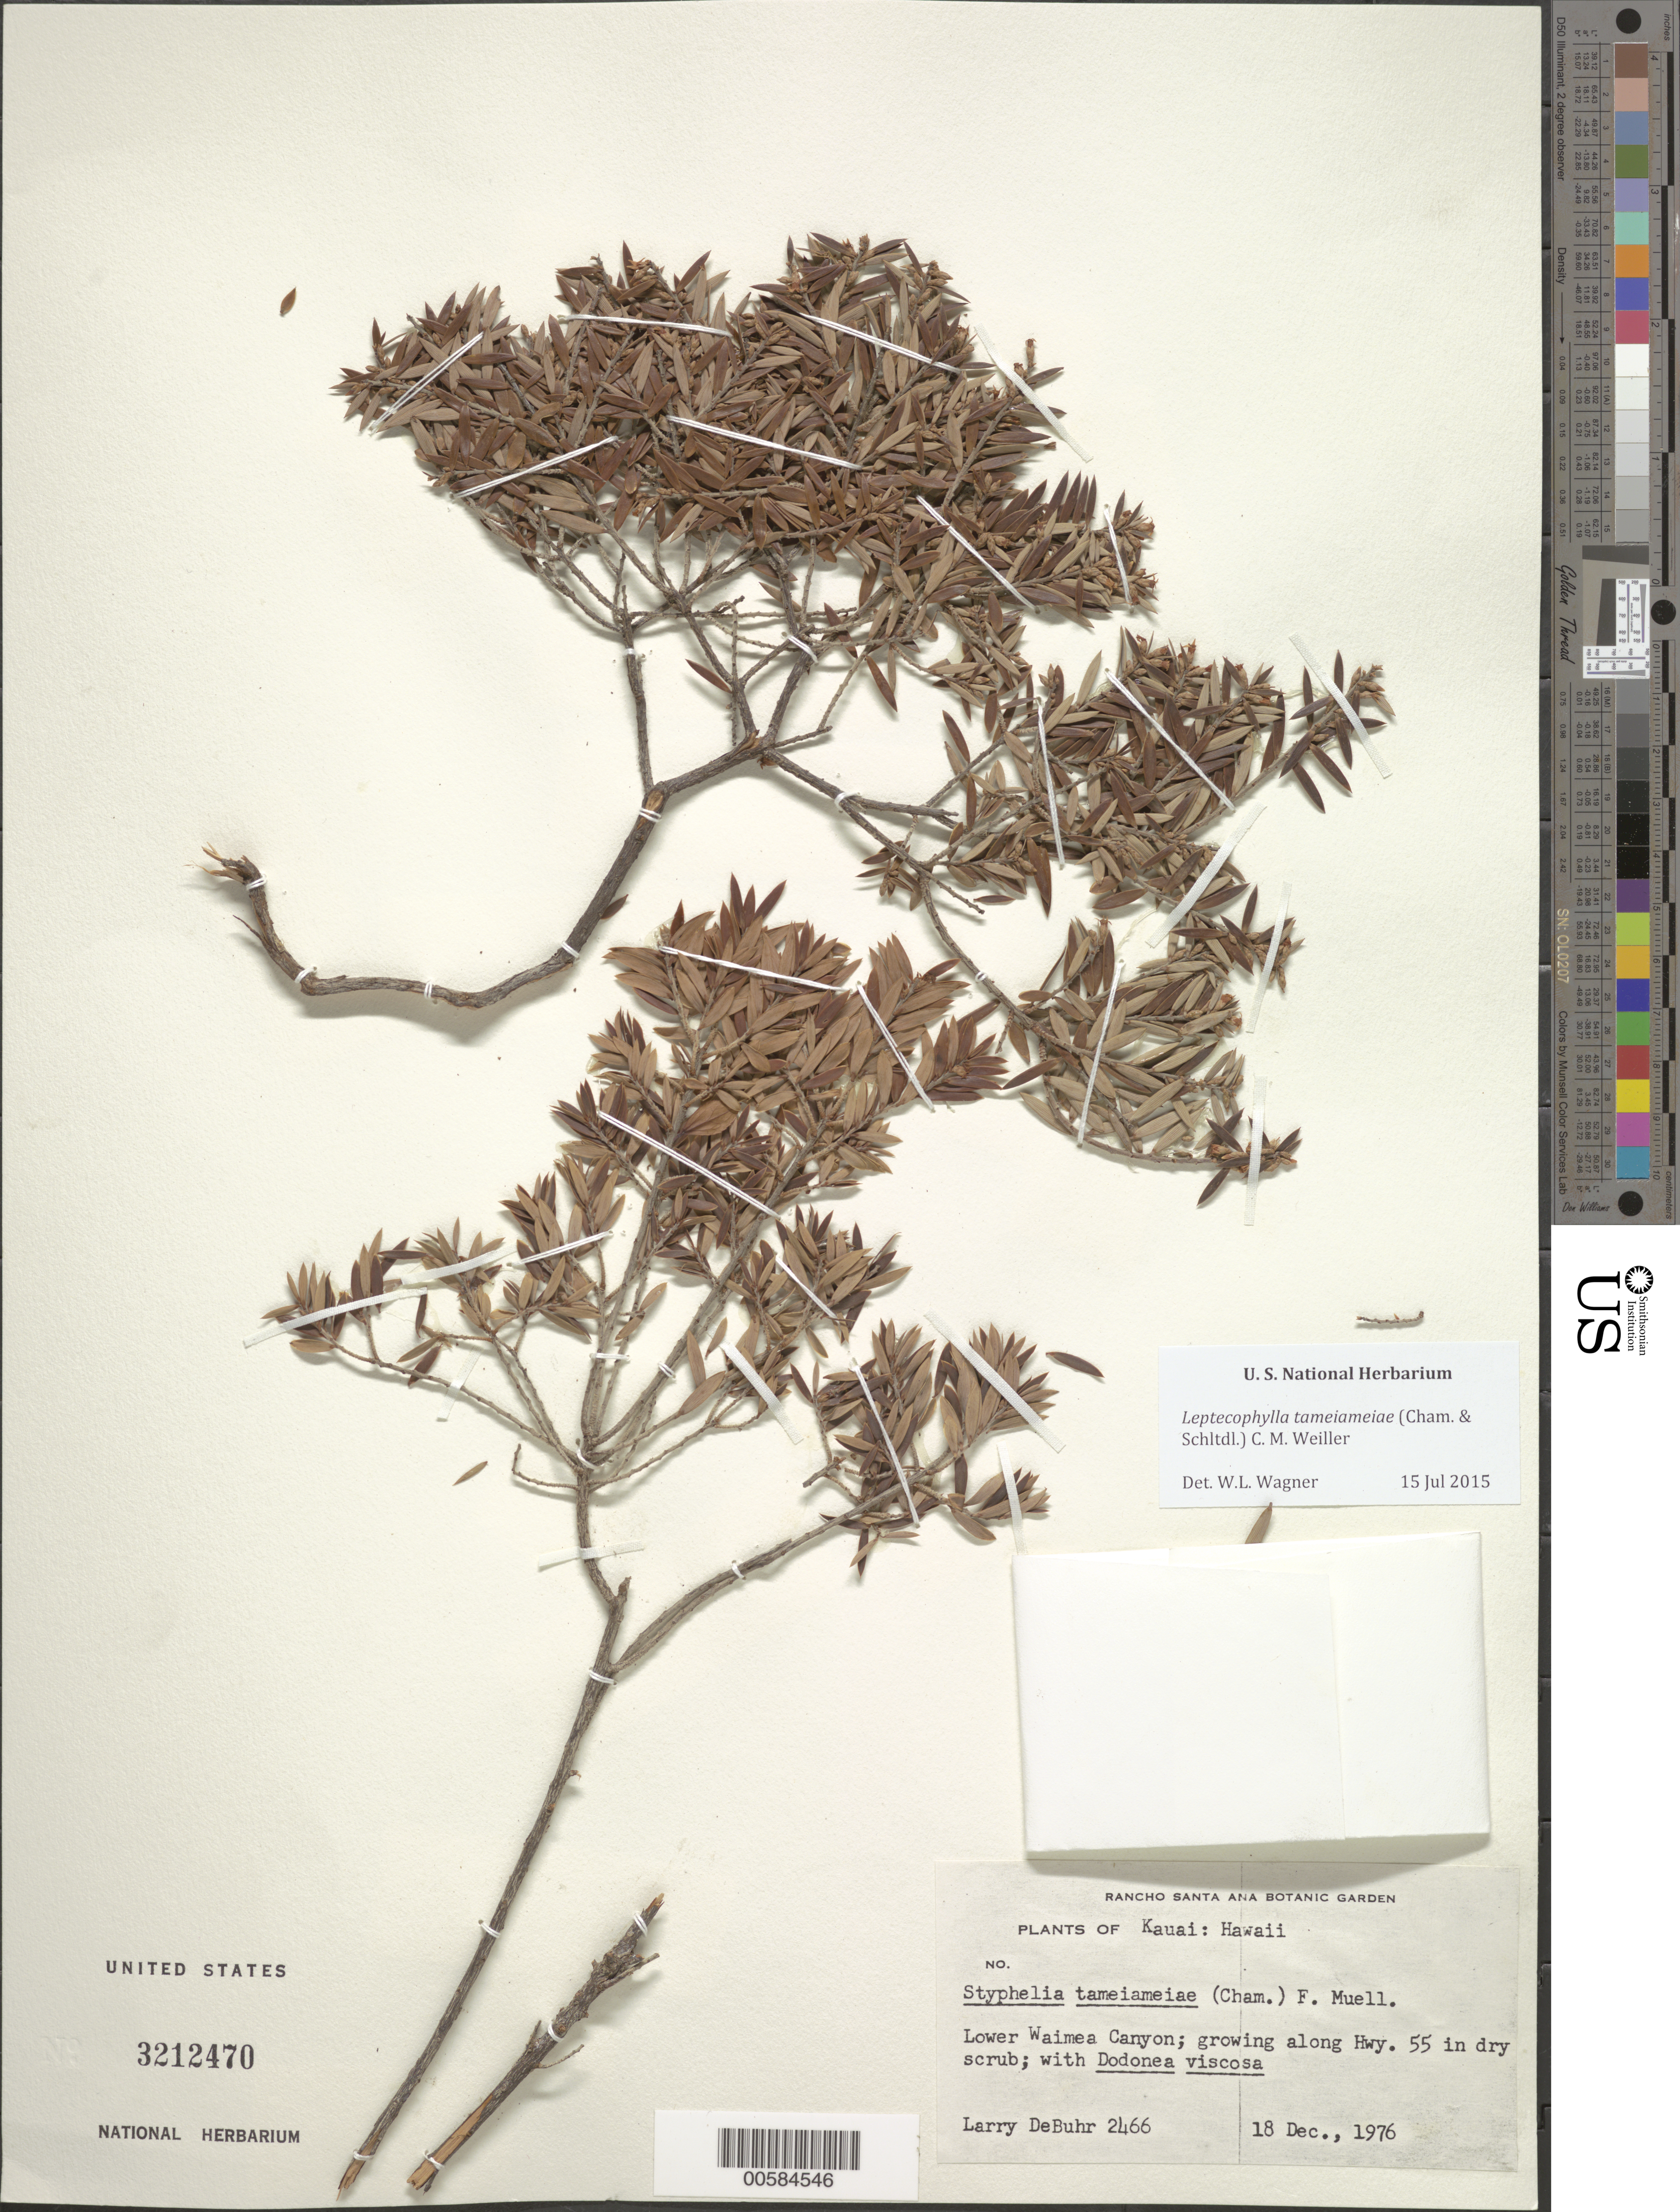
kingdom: Plantae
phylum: Tracheophyta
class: Magnoliopsida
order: Ericales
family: Ericaceae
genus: Leptecophylla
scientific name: Leptecophylla tameiameiae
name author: (Cham. & Schltdl.) C.M. Weiller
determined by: Wagner, W. L., (BOT), Smithsonian Institution - National Museum of Natural History (UNITED STATES)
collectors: L. DeBuhr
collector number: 2466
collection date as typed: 18 Dec 1976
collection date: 1976-12-18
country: United States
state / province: Hawaii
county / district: Kauai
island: Kaua'i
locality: Lower Waimea Canyon, growing along Hwy 55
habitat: Dry scrub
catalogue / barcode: US 3212470